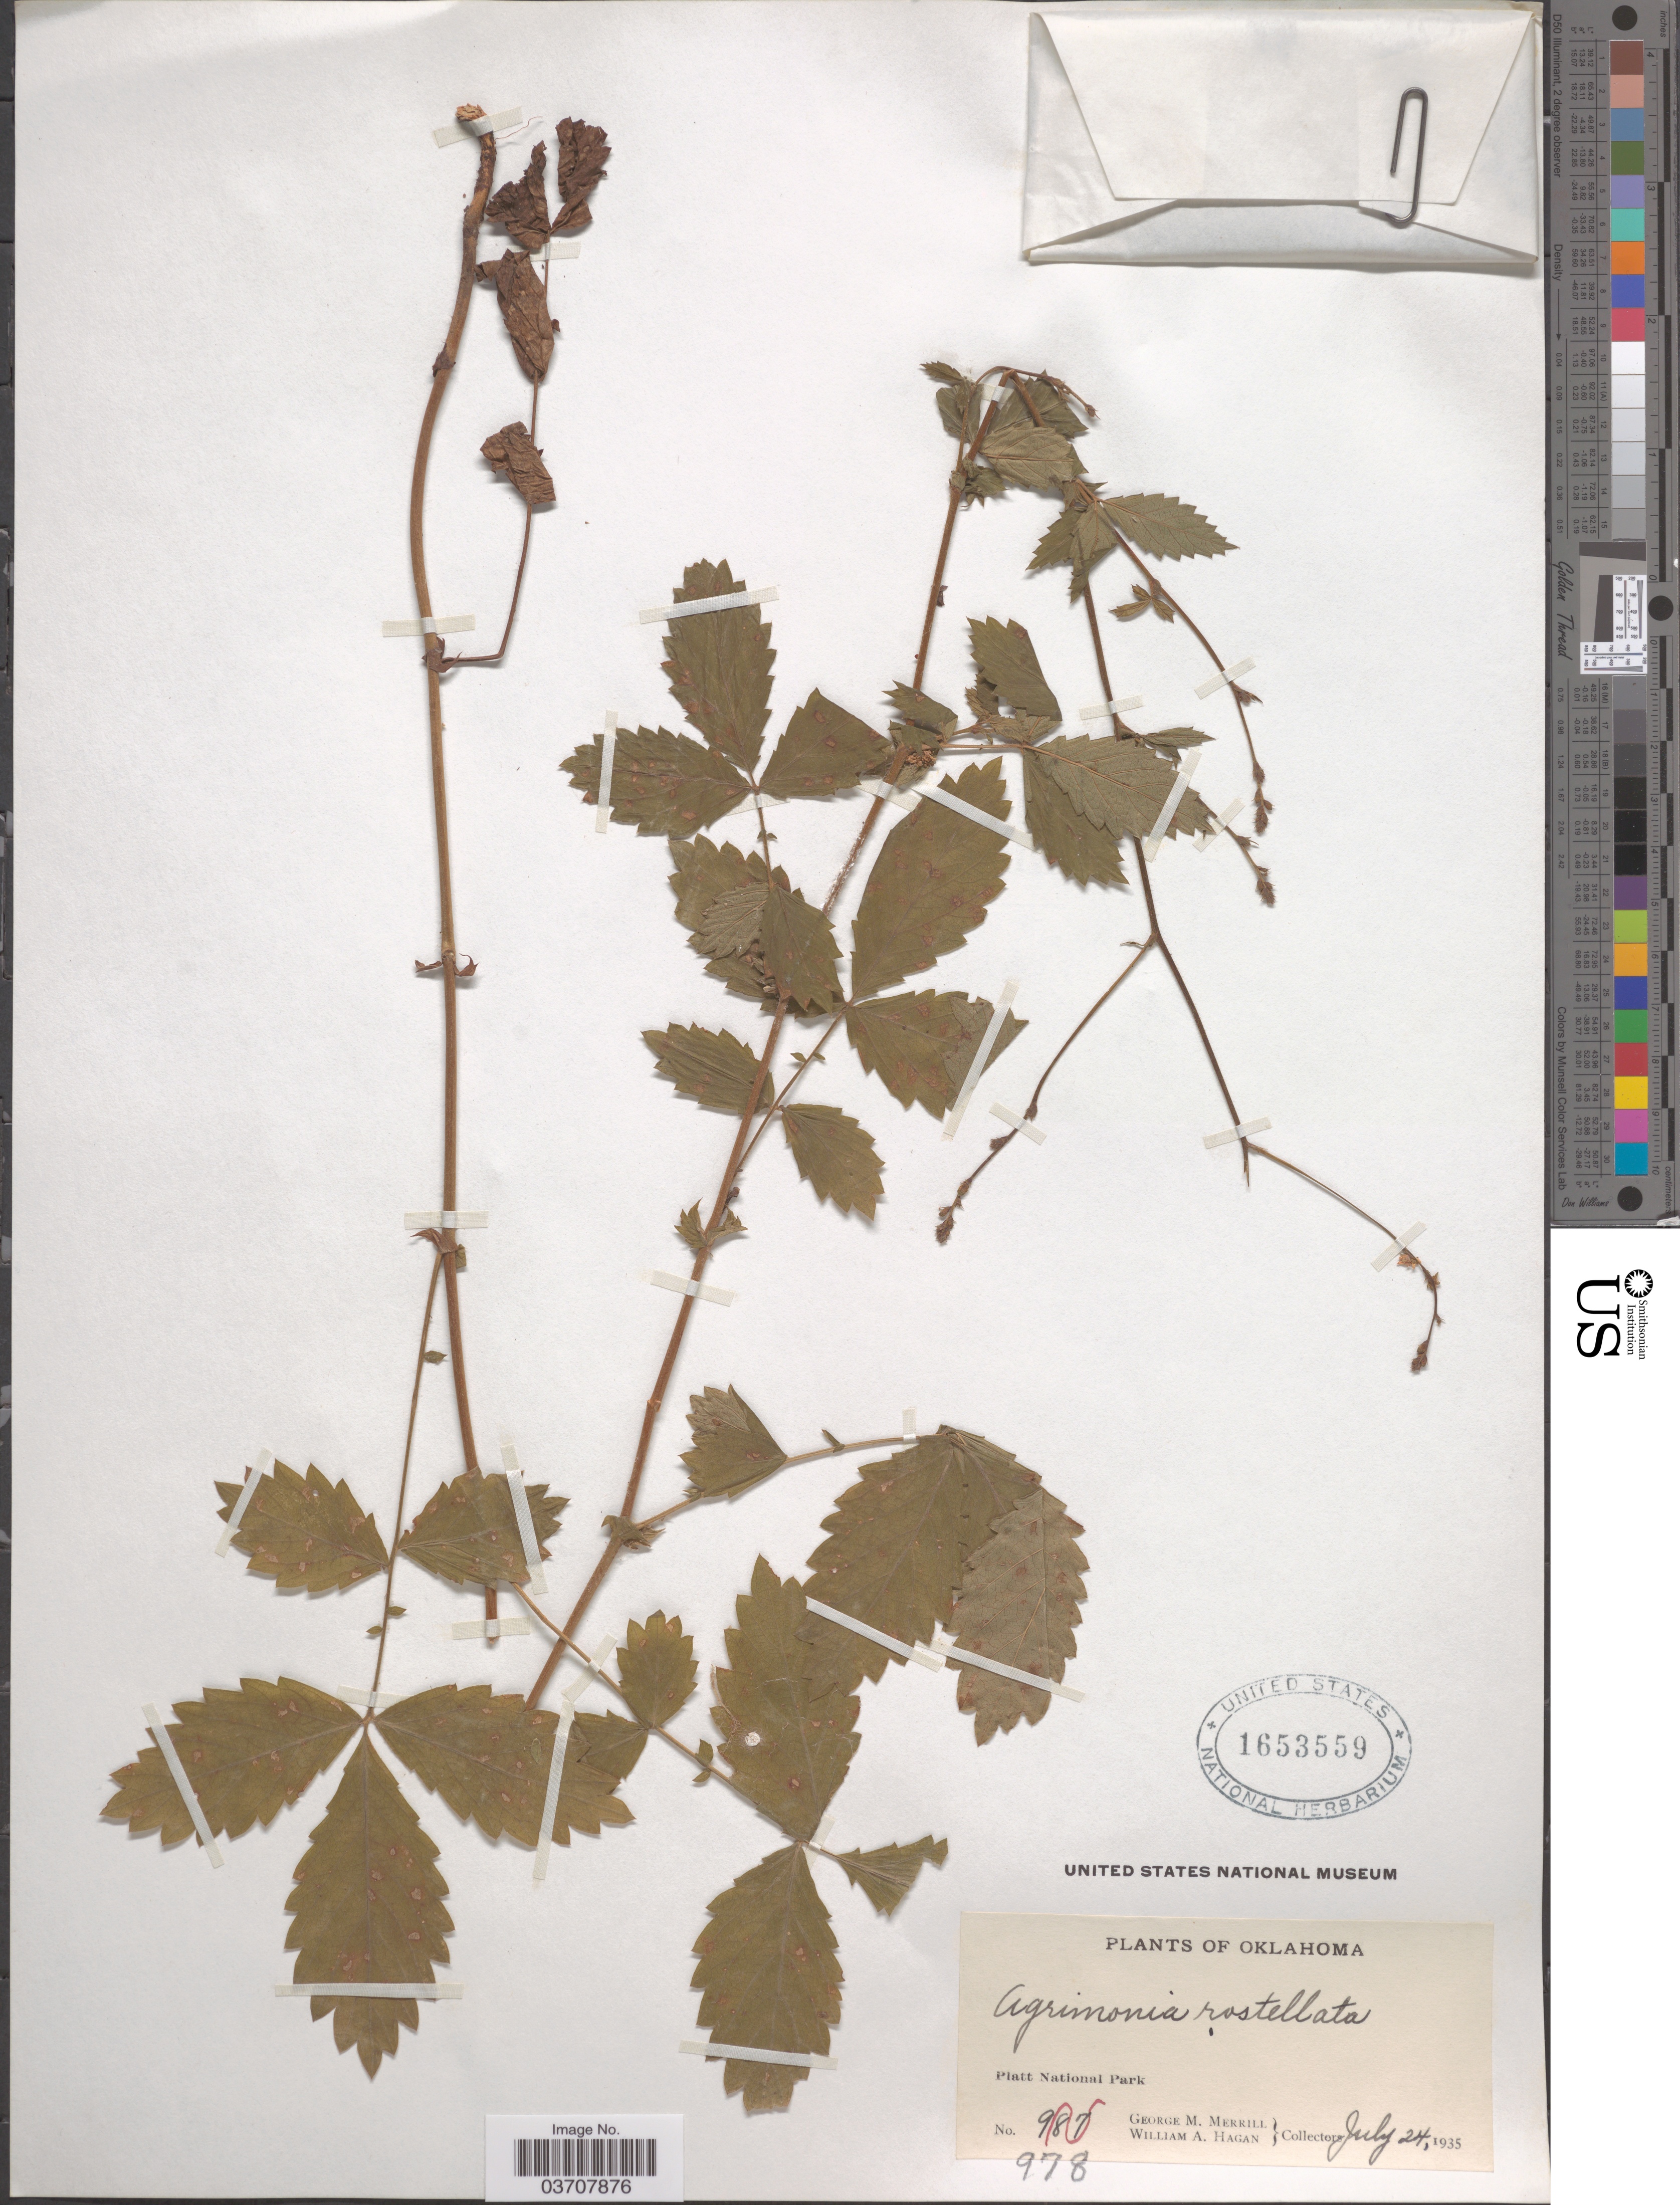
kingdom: Plantae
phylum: Tracheophyta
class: Magnoliopsida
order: Rosales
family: Rosaceae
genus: Agrimonia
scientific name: Agrimonia rostellata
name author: Wallr.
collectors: G. M. Merrill & W. Hagan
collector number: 978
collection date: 1935-07-24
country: United States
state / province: Oklahoma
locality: Platt National Park.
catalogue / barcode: US 1653559